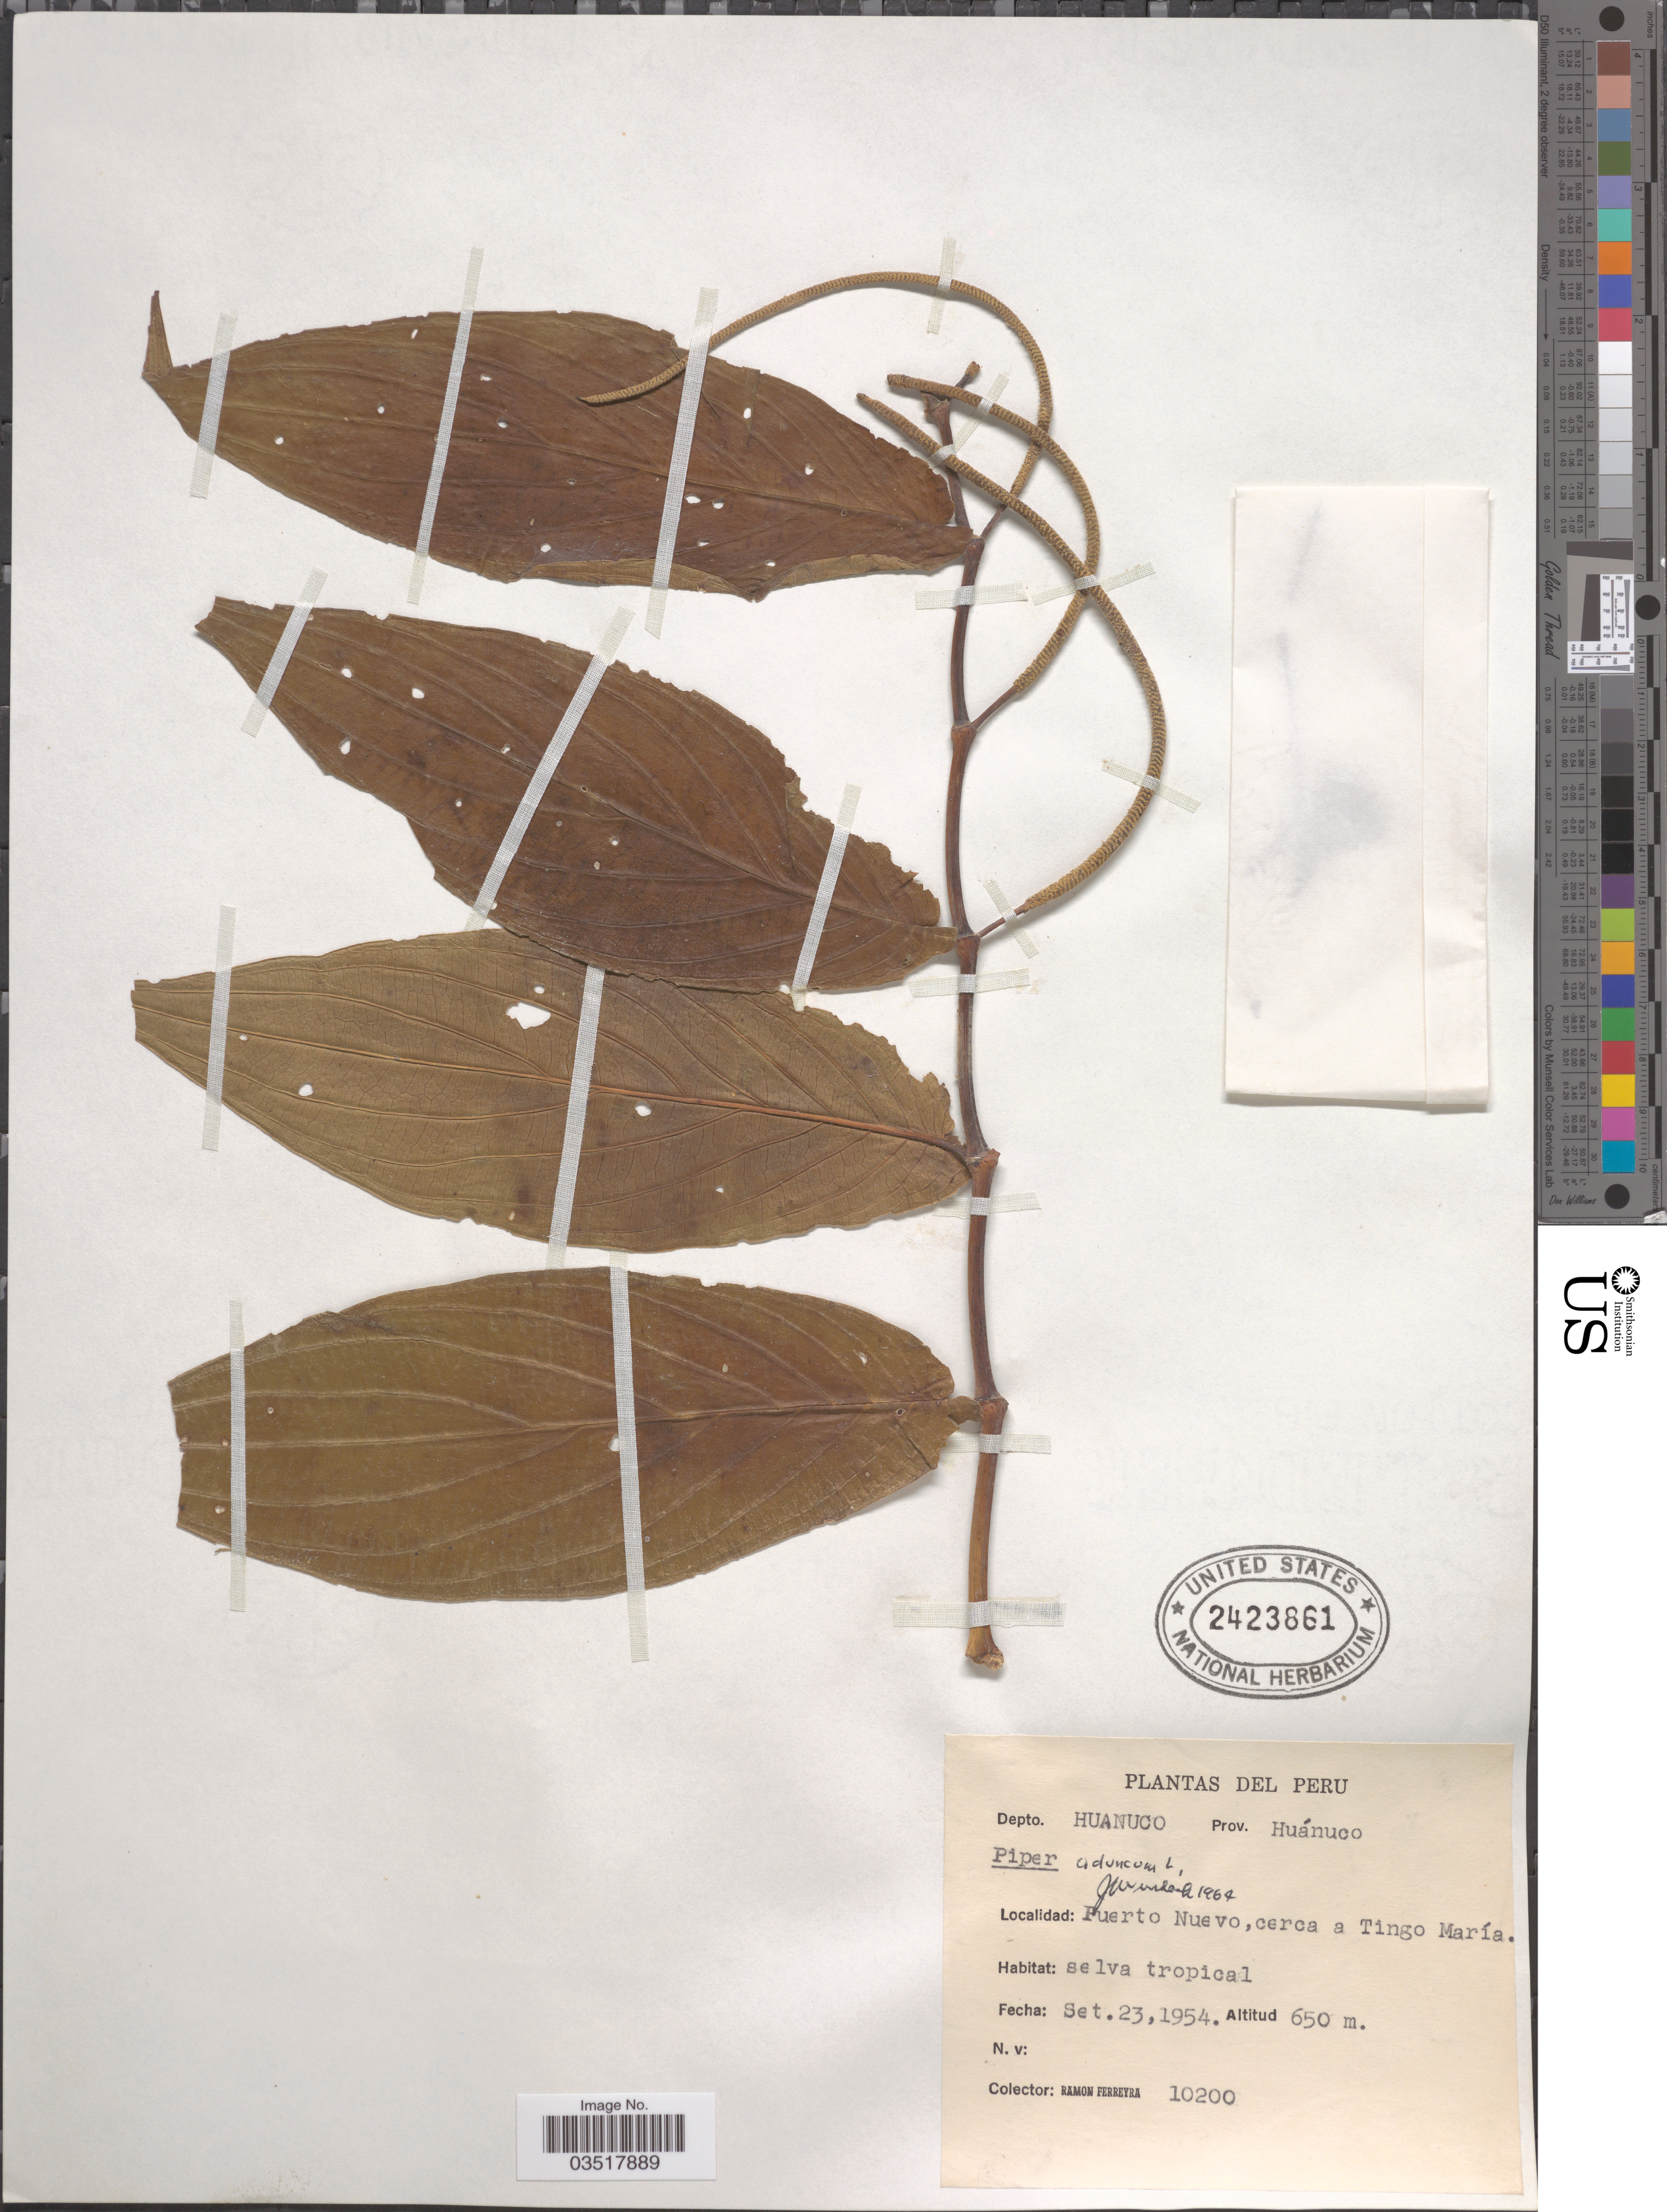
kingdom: Plantae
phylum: Tracheophyta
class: Magnoliopsida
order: Piperales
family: Piperaceae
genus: Piper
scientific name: Piper aduncum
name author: L.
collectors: R. A. Ferreyra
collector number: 10200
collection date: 1954-09-23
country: Peru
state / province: Huánuco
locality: Depto. Huanuco Prov. Huánuco. Puerto Nuevo, cerca a Tingo María.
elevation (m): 650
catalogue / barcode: US 2423861